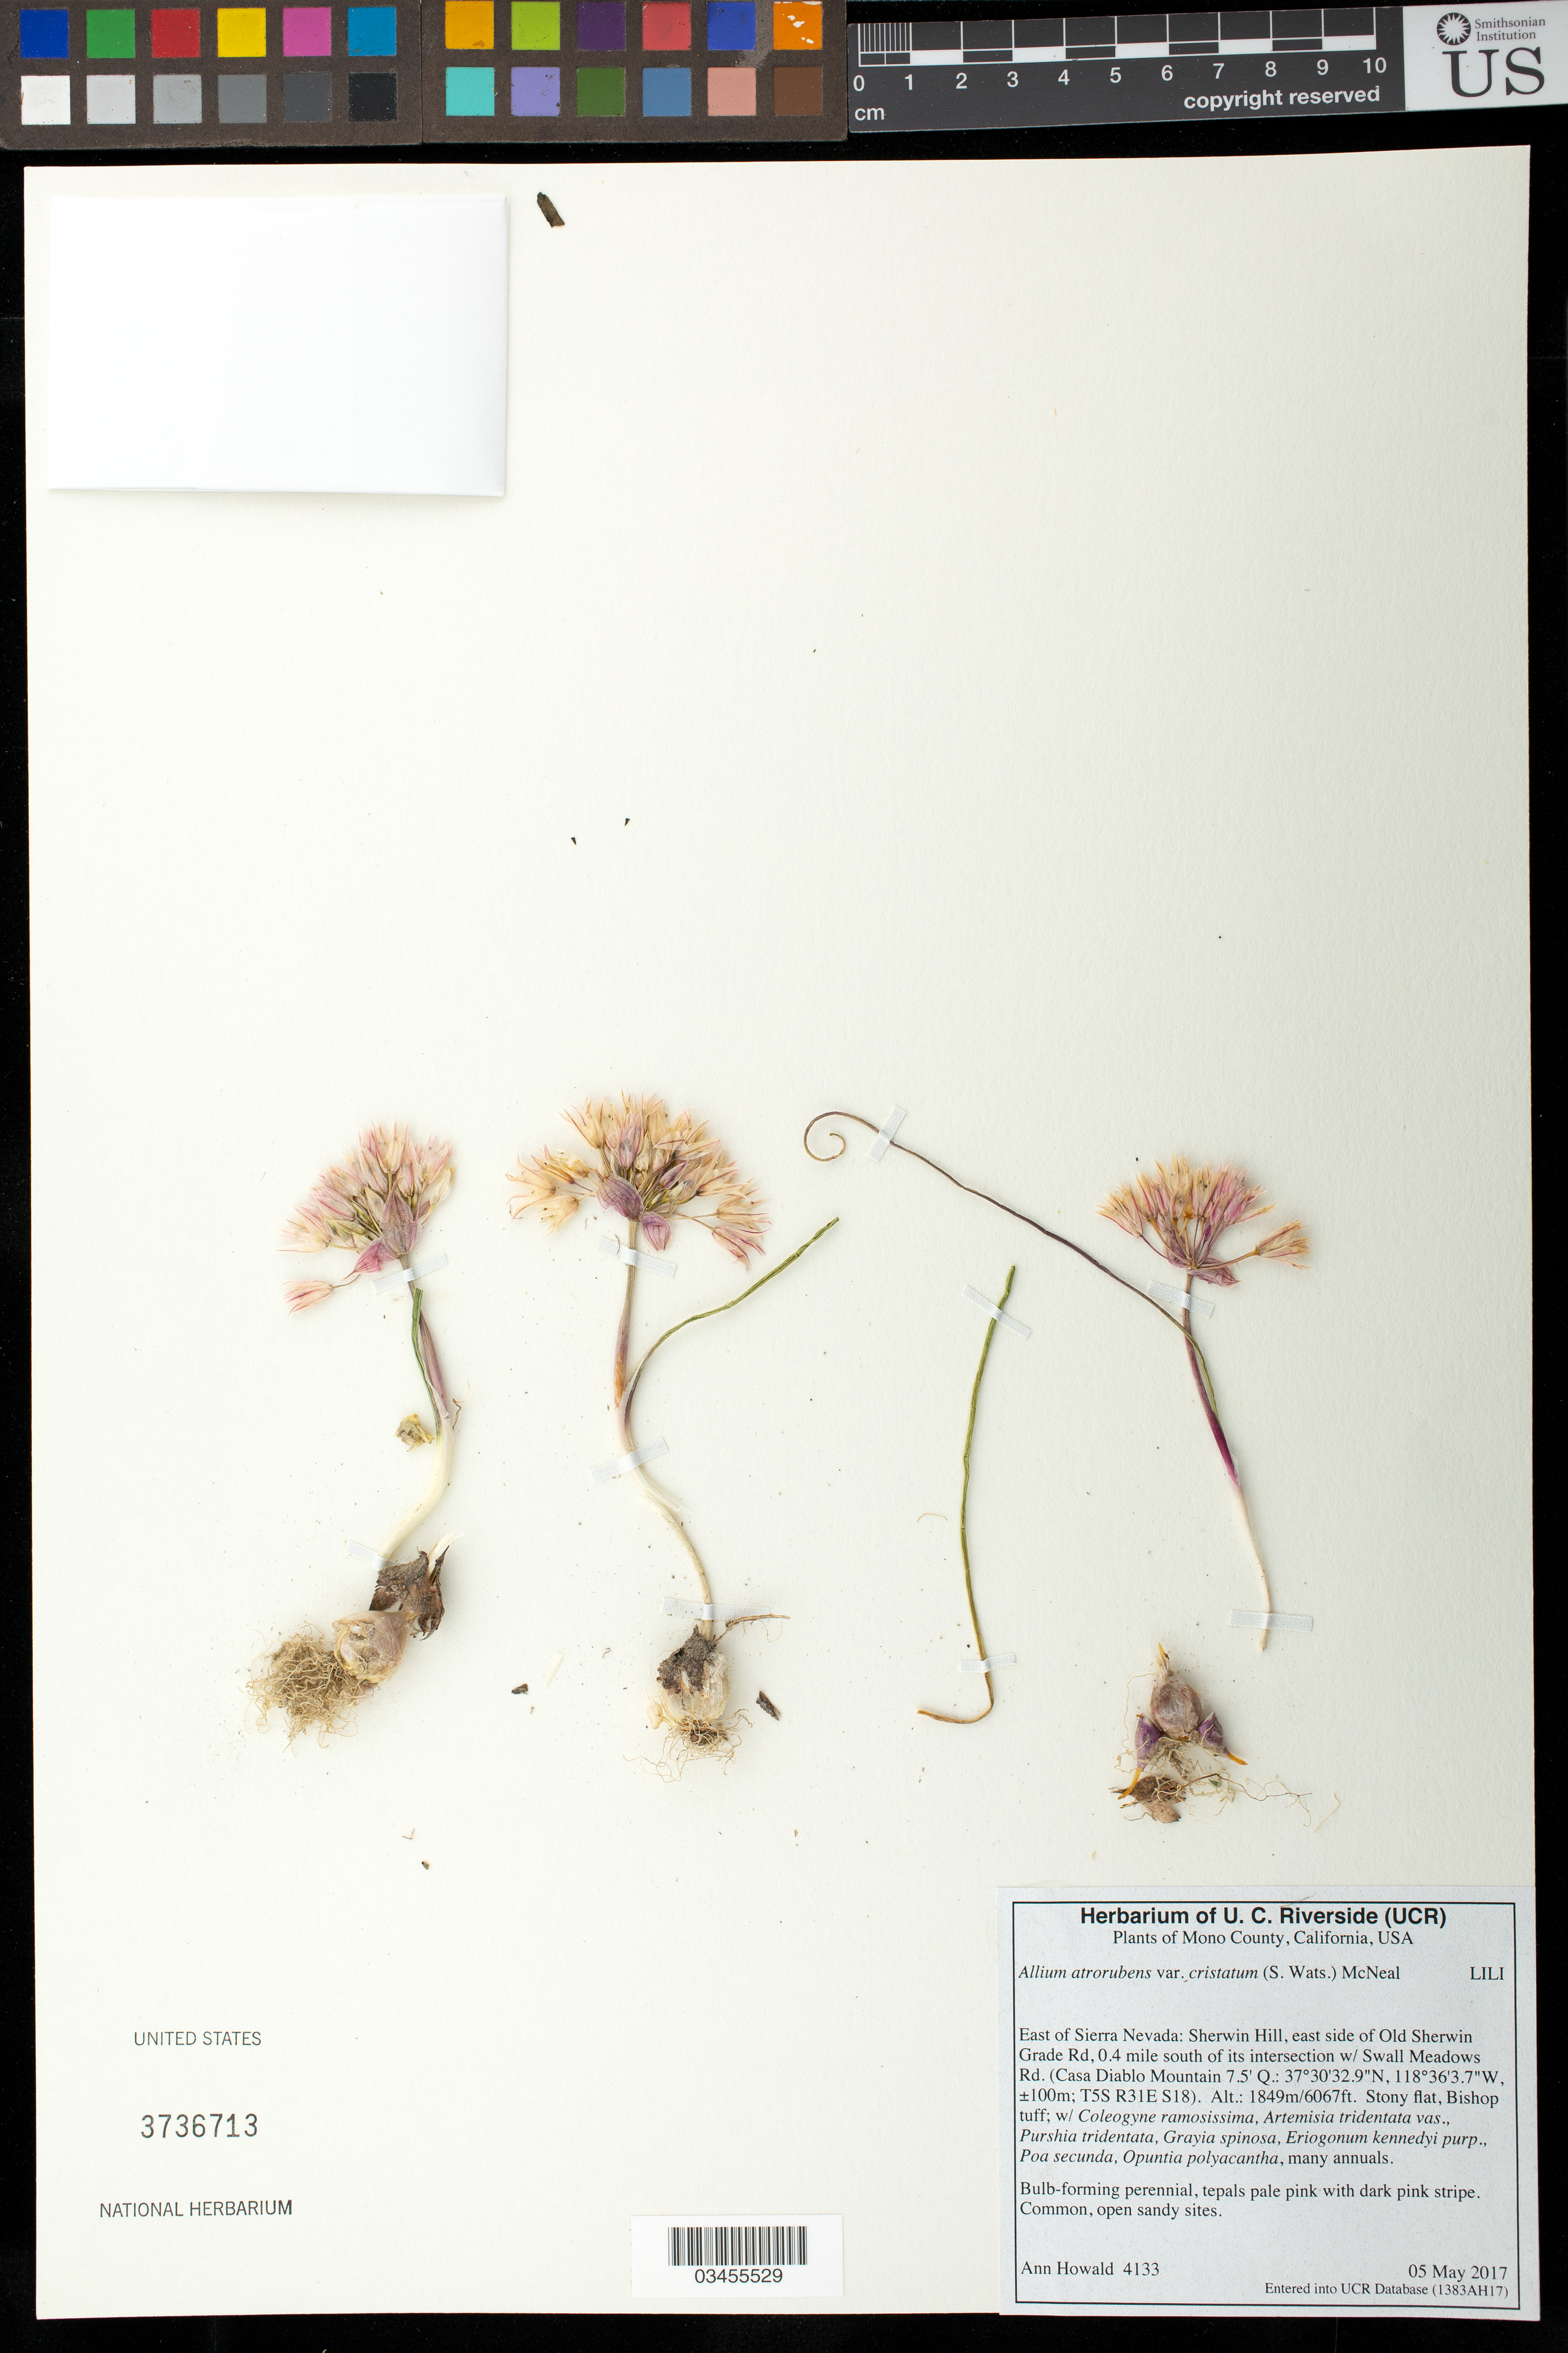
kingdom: Plantae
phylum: Tracheophyta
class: Liliopsida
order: Asparagales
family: Amaryllidaceae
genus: Allium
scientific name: Allium atrorubens var. cristatum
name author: (S. Watson) McNeal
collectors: A. Howald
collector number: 4133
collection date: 2017-05-05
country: United States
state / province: California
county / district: Mono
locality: East of Sierra Nevada: Sherwin Hill, east side of Old Sherwin Grade Rd., 0.4 mile south of its intersection w/ Swall Meadows Rd. (Casa Diablo Mountain 7.5' Q).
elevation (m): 1849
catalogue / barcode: US 3736713